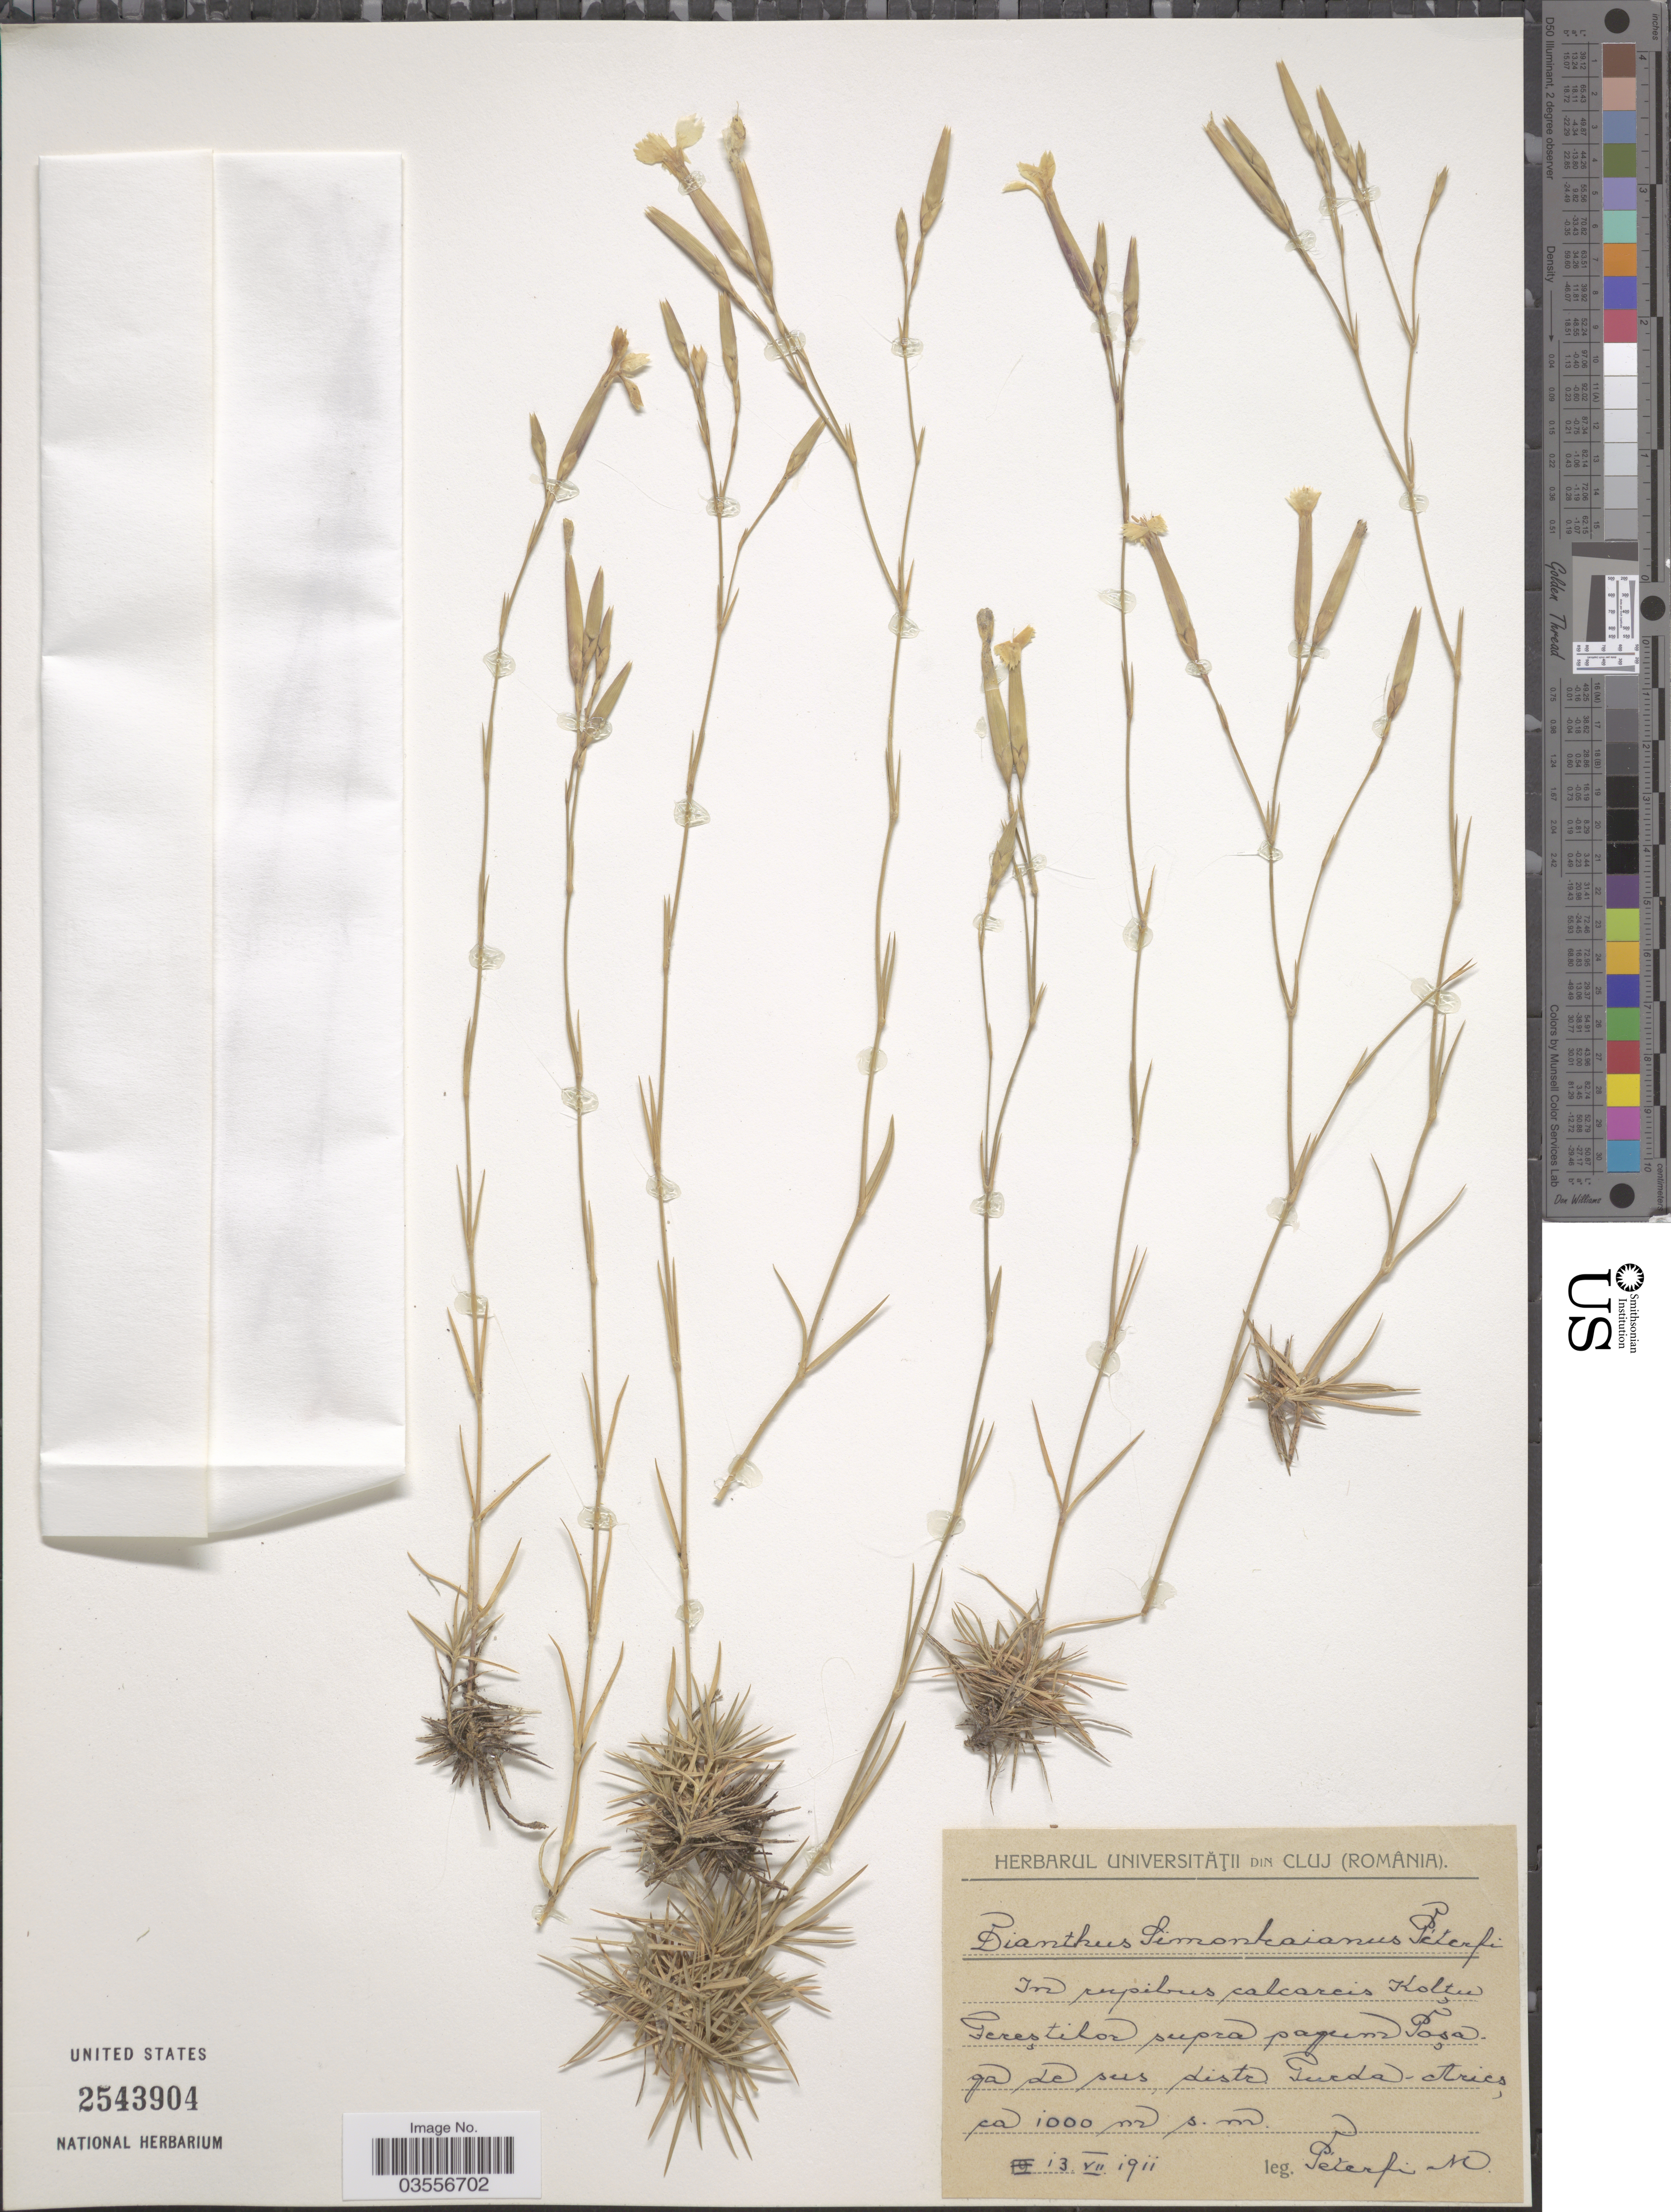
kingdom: Plantae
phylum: Tracheophyta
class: Magnoliopsida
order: Caryophyllales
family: Caryophyllaceae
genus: Dianthus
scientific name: Dianthus simonkaianus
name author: Péterfi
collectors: M. Péterfi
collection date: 1911-07-13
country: Romania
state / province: Cluj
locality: Tereştilor [interpreted] supra pagum Poşaga de sus, distr. Tucda [interpreted]-Arics.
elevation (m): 1000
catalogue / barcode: US 2543904